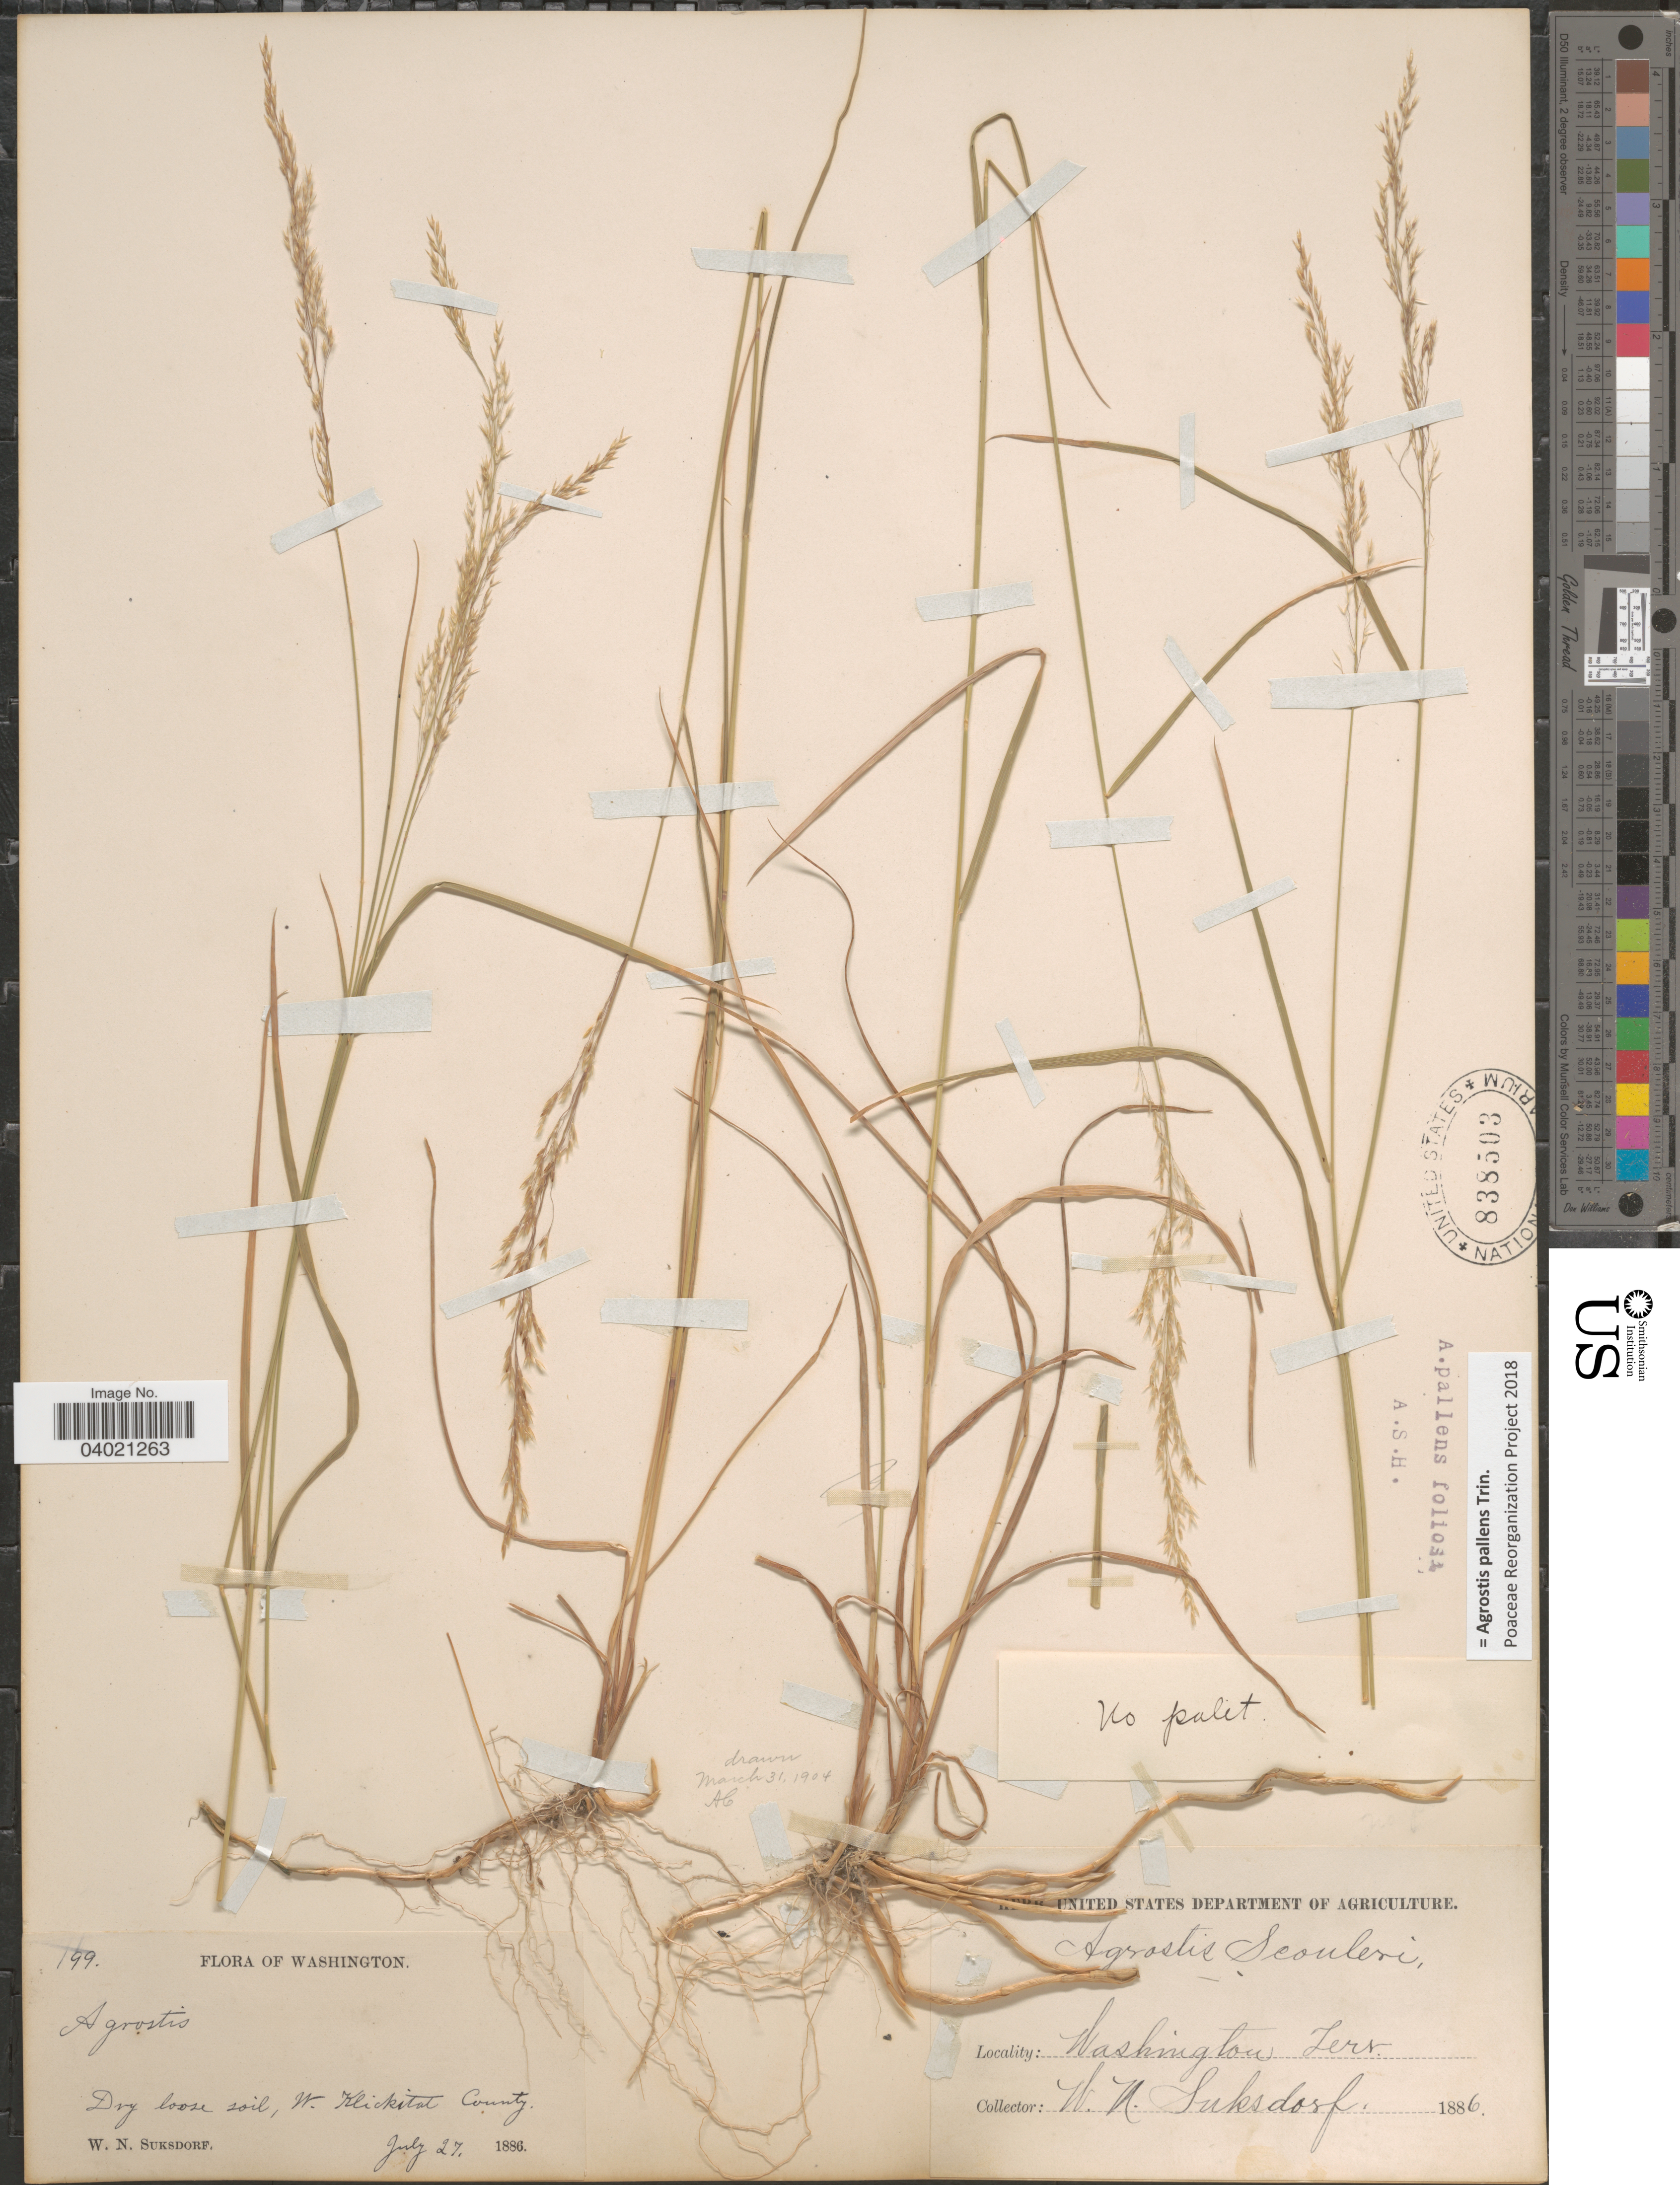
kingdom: Plantae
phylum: Tracheophyta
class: Liliopsida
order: Poales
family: Poaceae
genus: Agrostis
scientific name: Agrostis pallens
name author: Trin.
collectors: W. N. Suksdorf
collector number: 199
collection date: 1886-07-27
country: United States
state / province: Washington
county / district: Klickitat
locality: W. Klickitat County. Washington Terr.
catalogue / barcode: US 838503